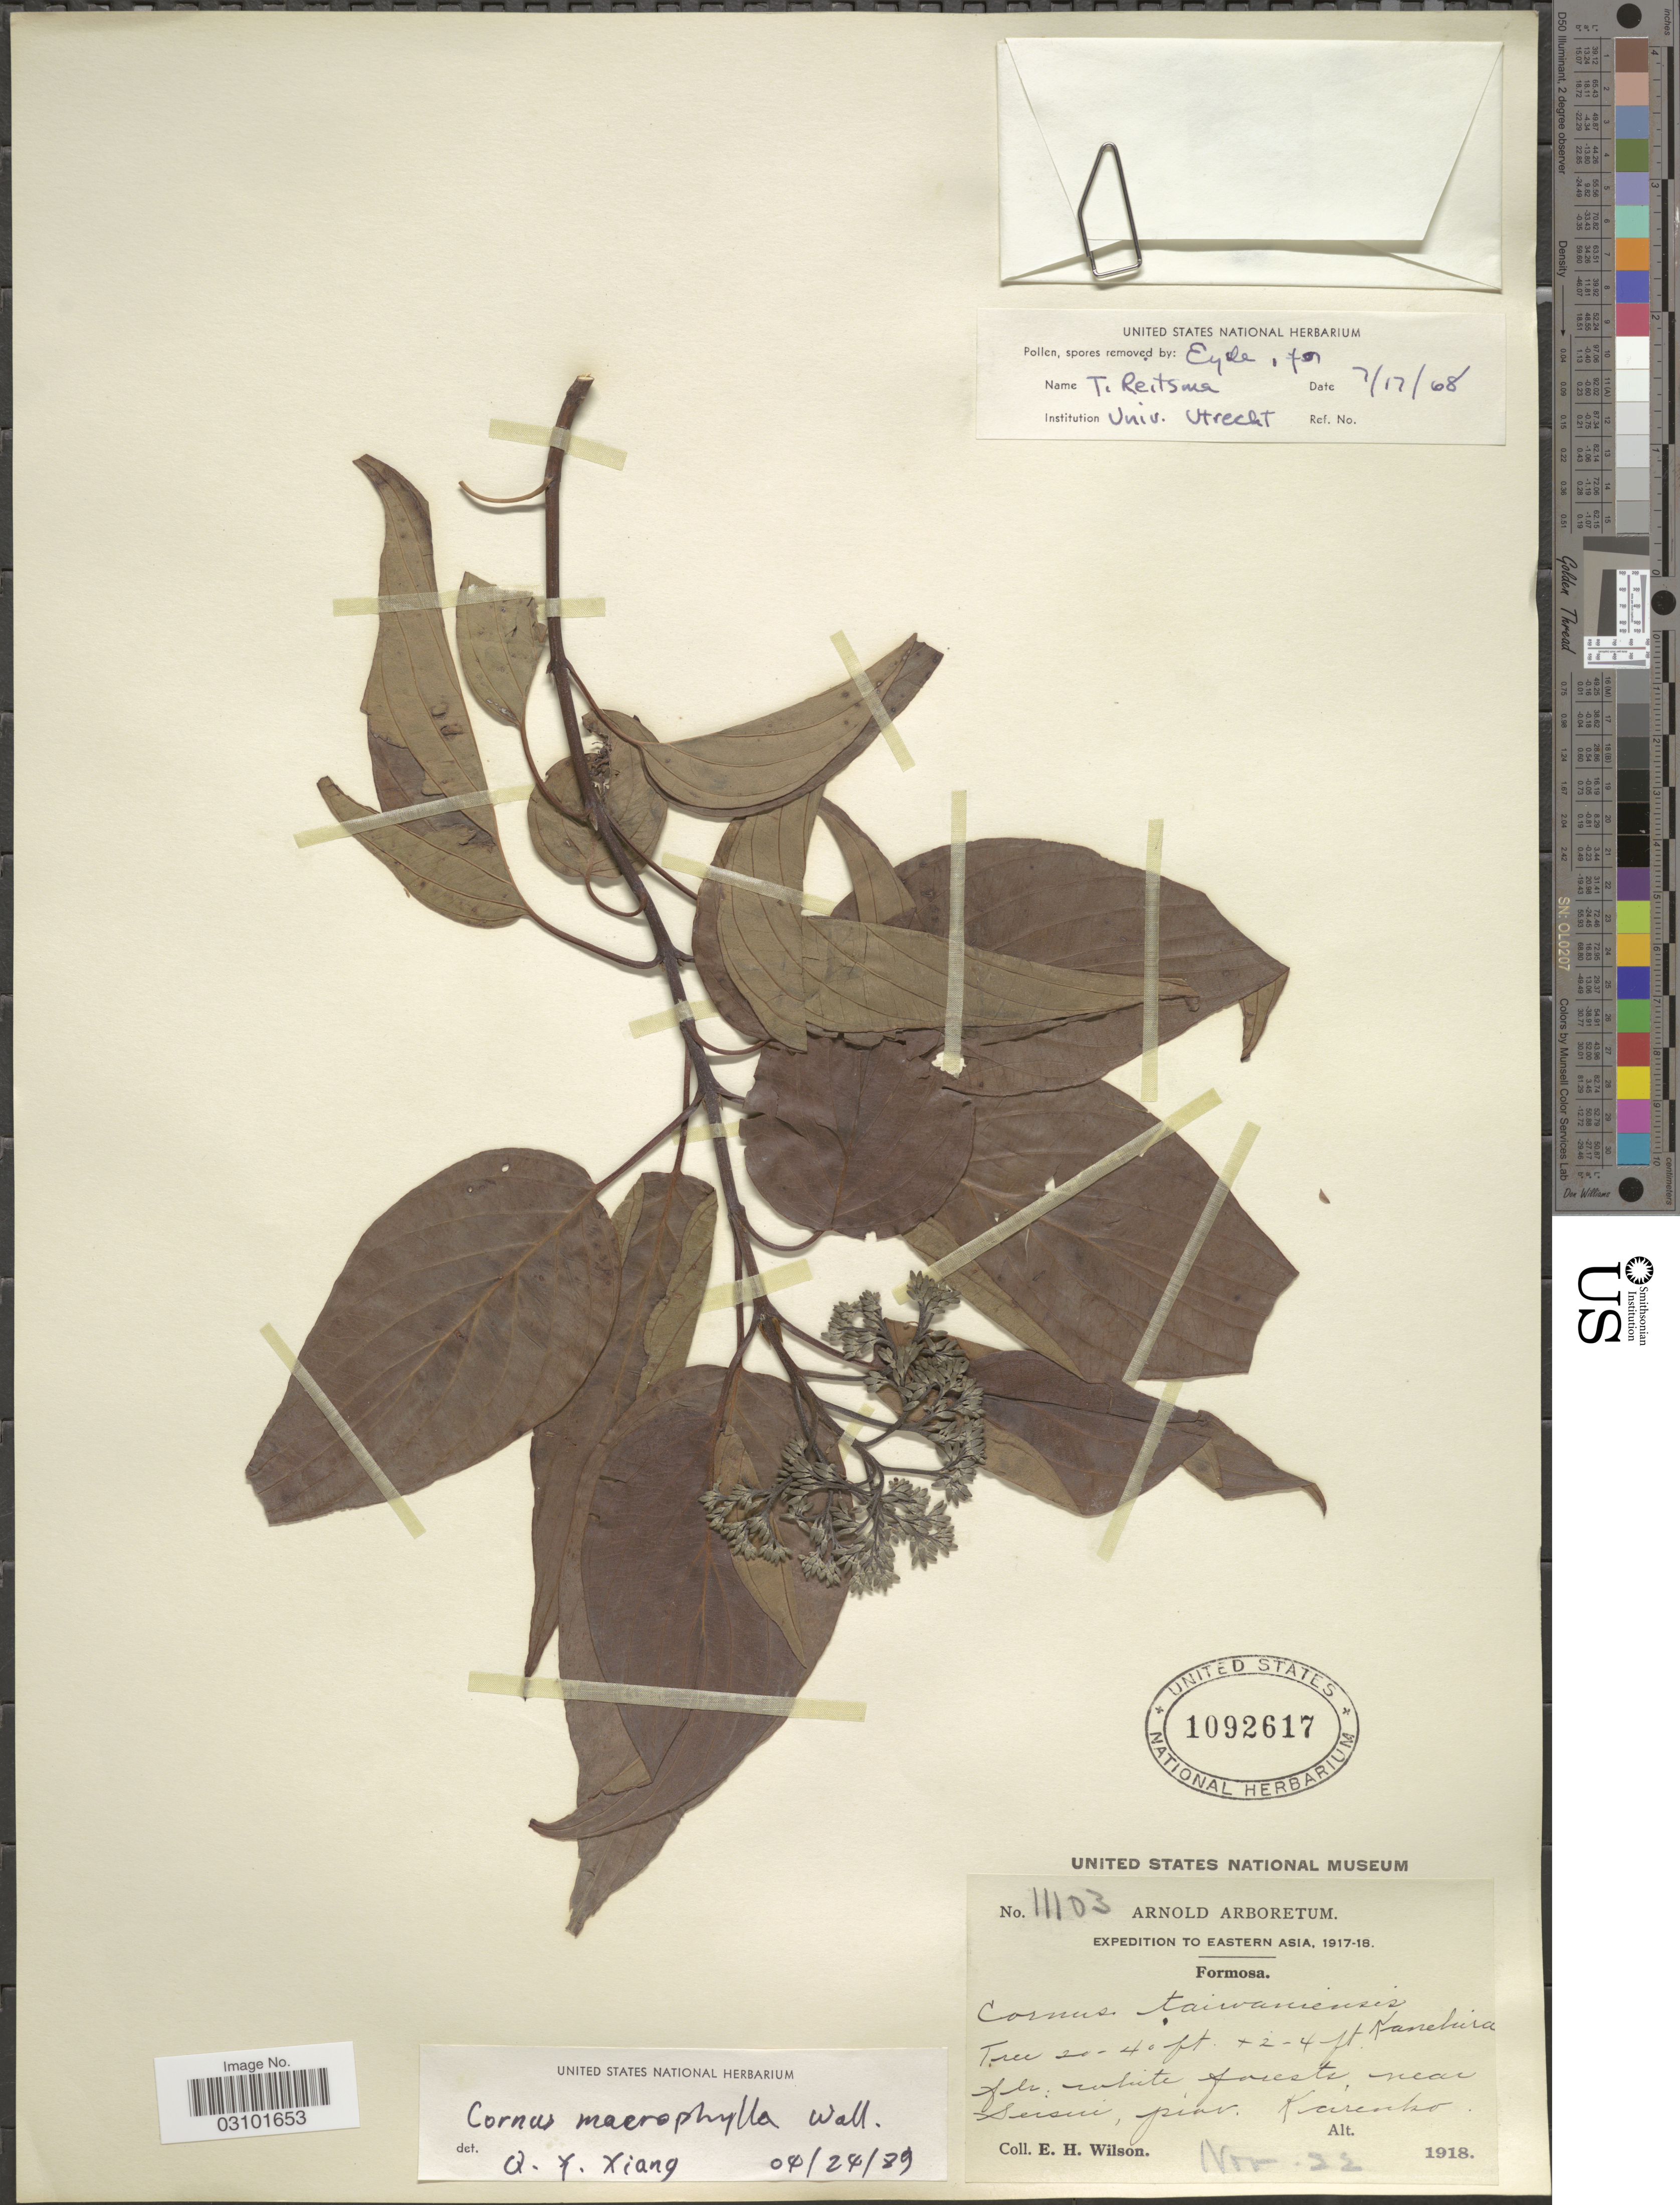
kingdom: Plantae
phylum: Tracheophyta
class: Magnoliopsida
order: Cornales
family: Cornaceae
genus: Cornus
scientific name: Cornus macrophylla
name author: Wall.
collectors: E. Wilson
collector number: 11103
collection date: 1918-11-22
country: Taiwan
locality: Eastern Asia. Formosa, near Sensui, prov. Karentso.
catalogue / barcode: US 1092617